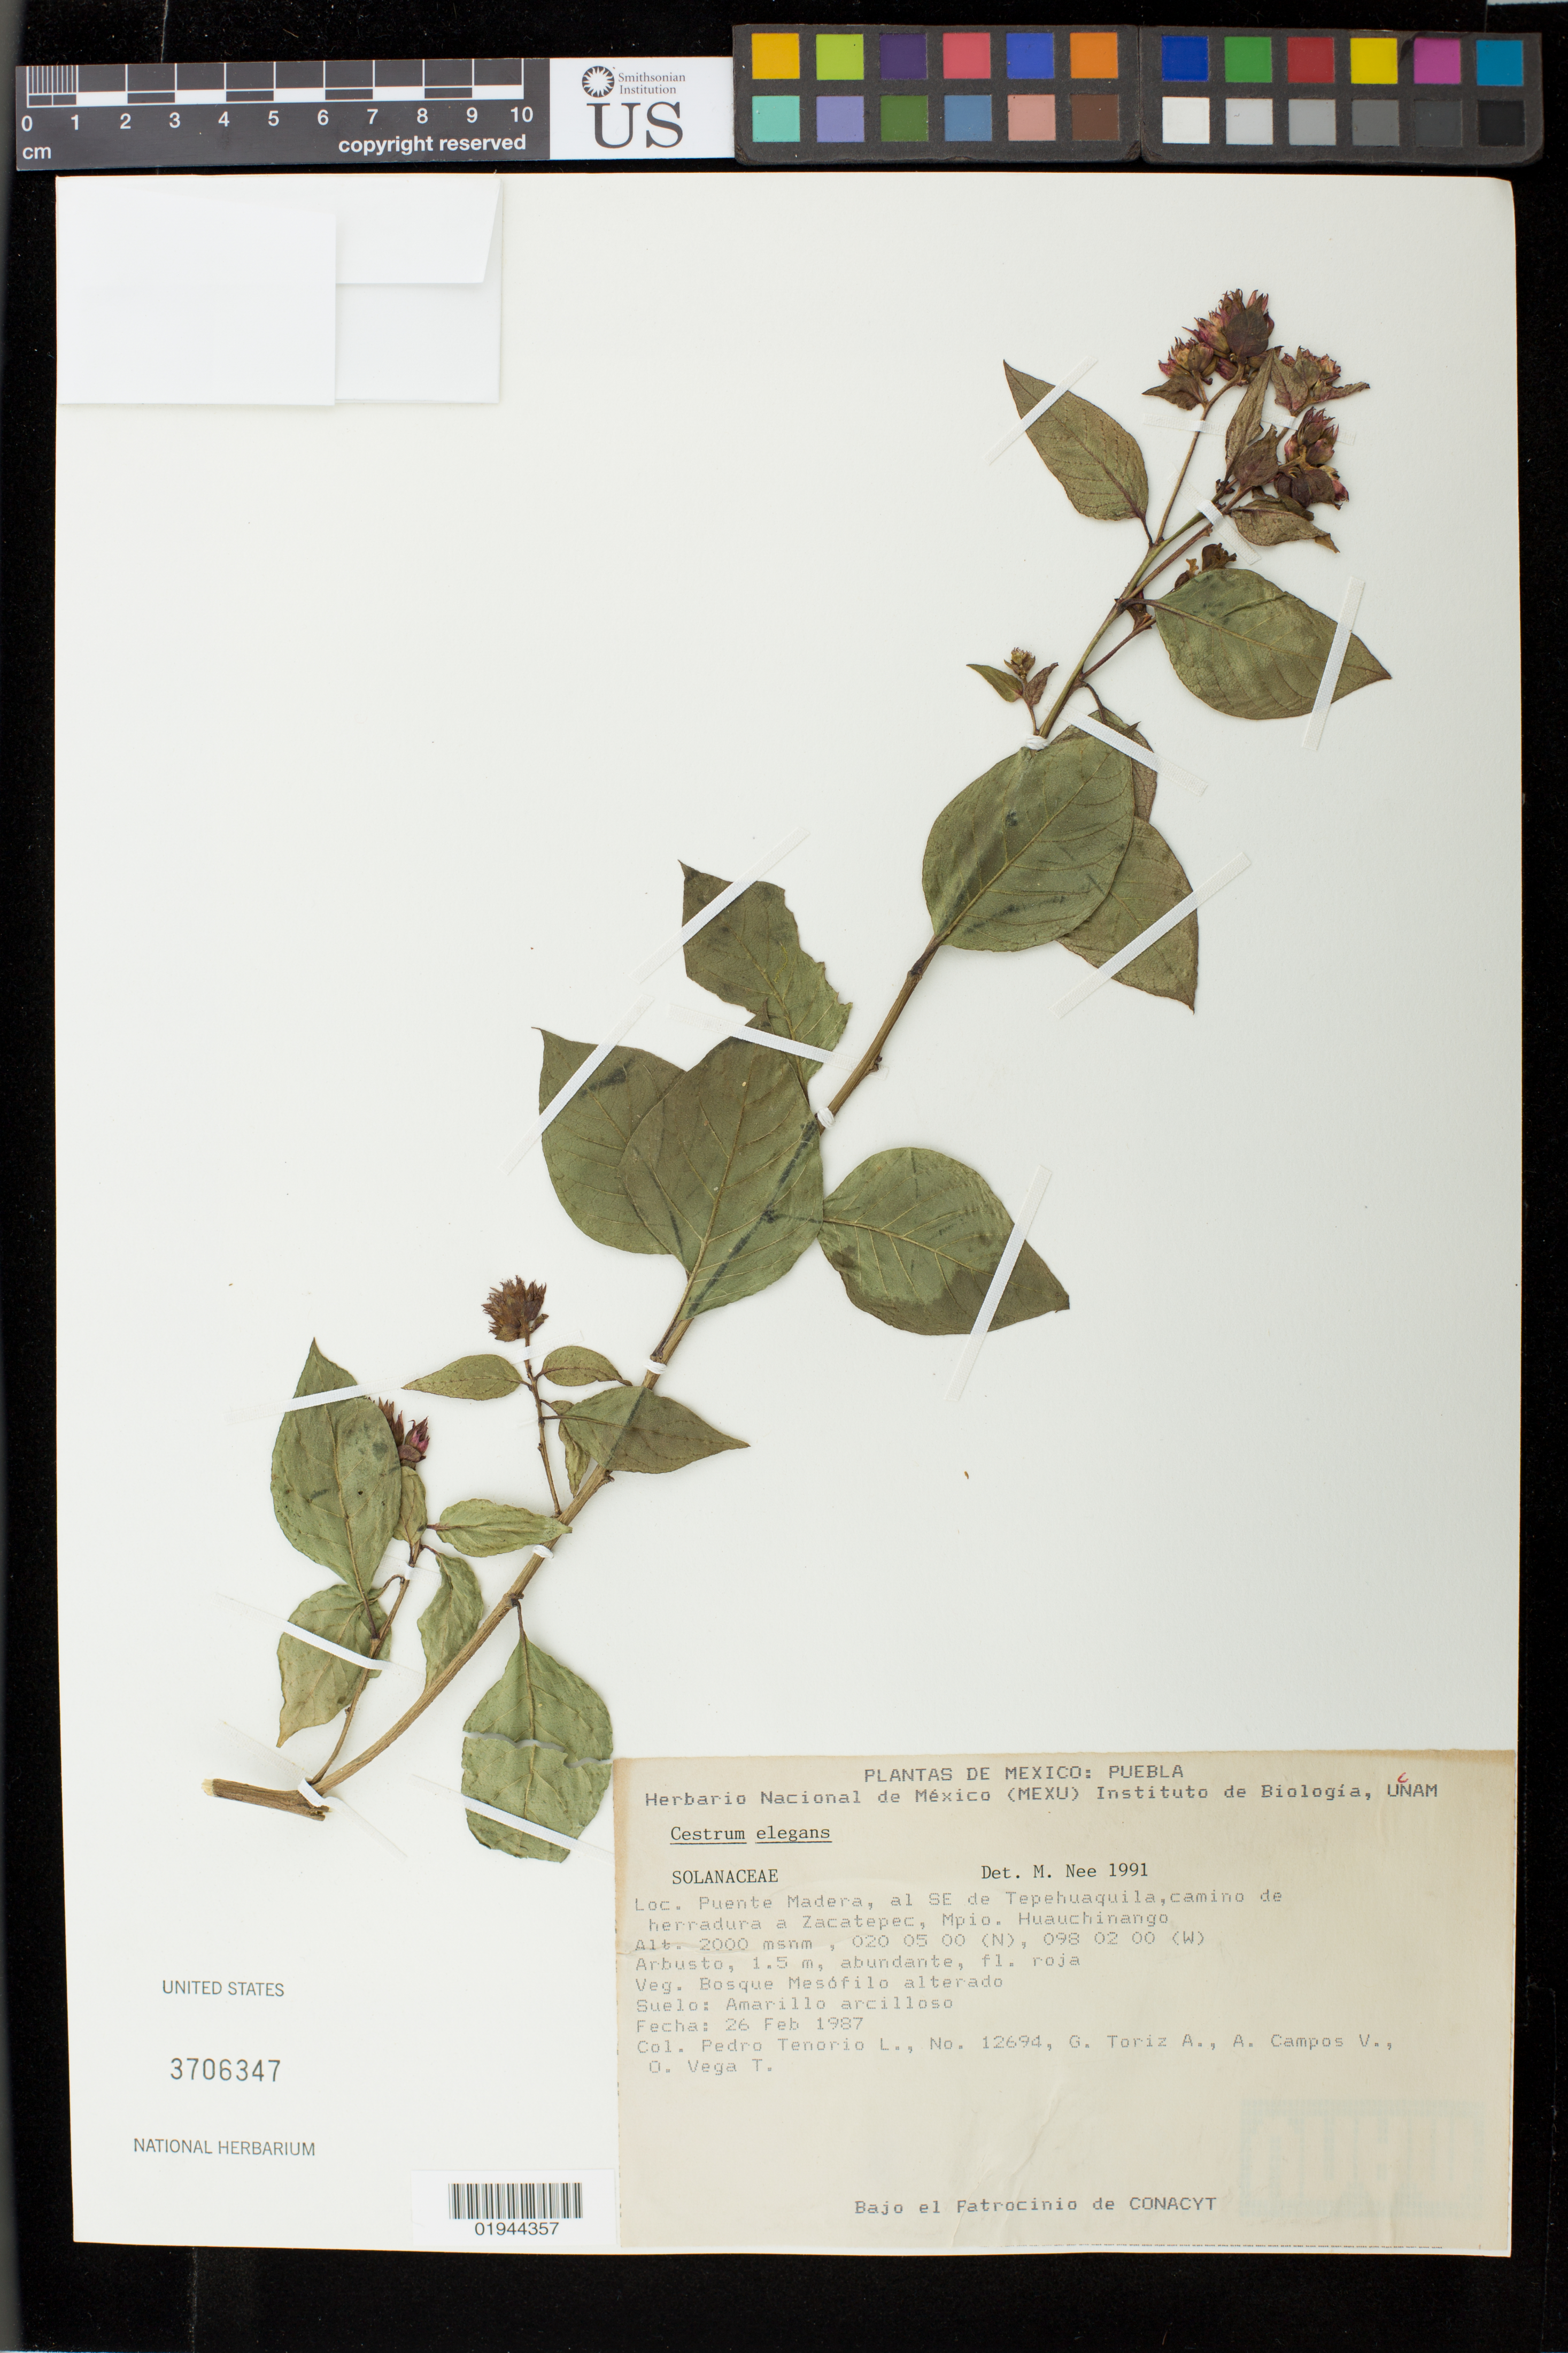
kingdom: Plantae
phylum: Tracheophyta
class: Magnoliopsida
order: Solanales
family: Solanaceae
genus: Cestrum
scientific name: Cestrum elegans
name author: (Brongn.) Schltdl.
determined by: Nee, M.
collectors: Tenorio, P., G. Toriz A., Á. Campos & O. Vega T.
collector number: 12694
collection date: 1987-02-26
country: Mexico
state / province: Puebla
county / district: Huauchinango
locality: Puente Madera, al SE de Tepehuaquila, camino de herradura a Zacatepec.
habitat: Veg. Bosque Mesofilo alterado. Suelo: Amarillo arcilloso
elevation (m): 2000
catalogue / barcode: US 3706347